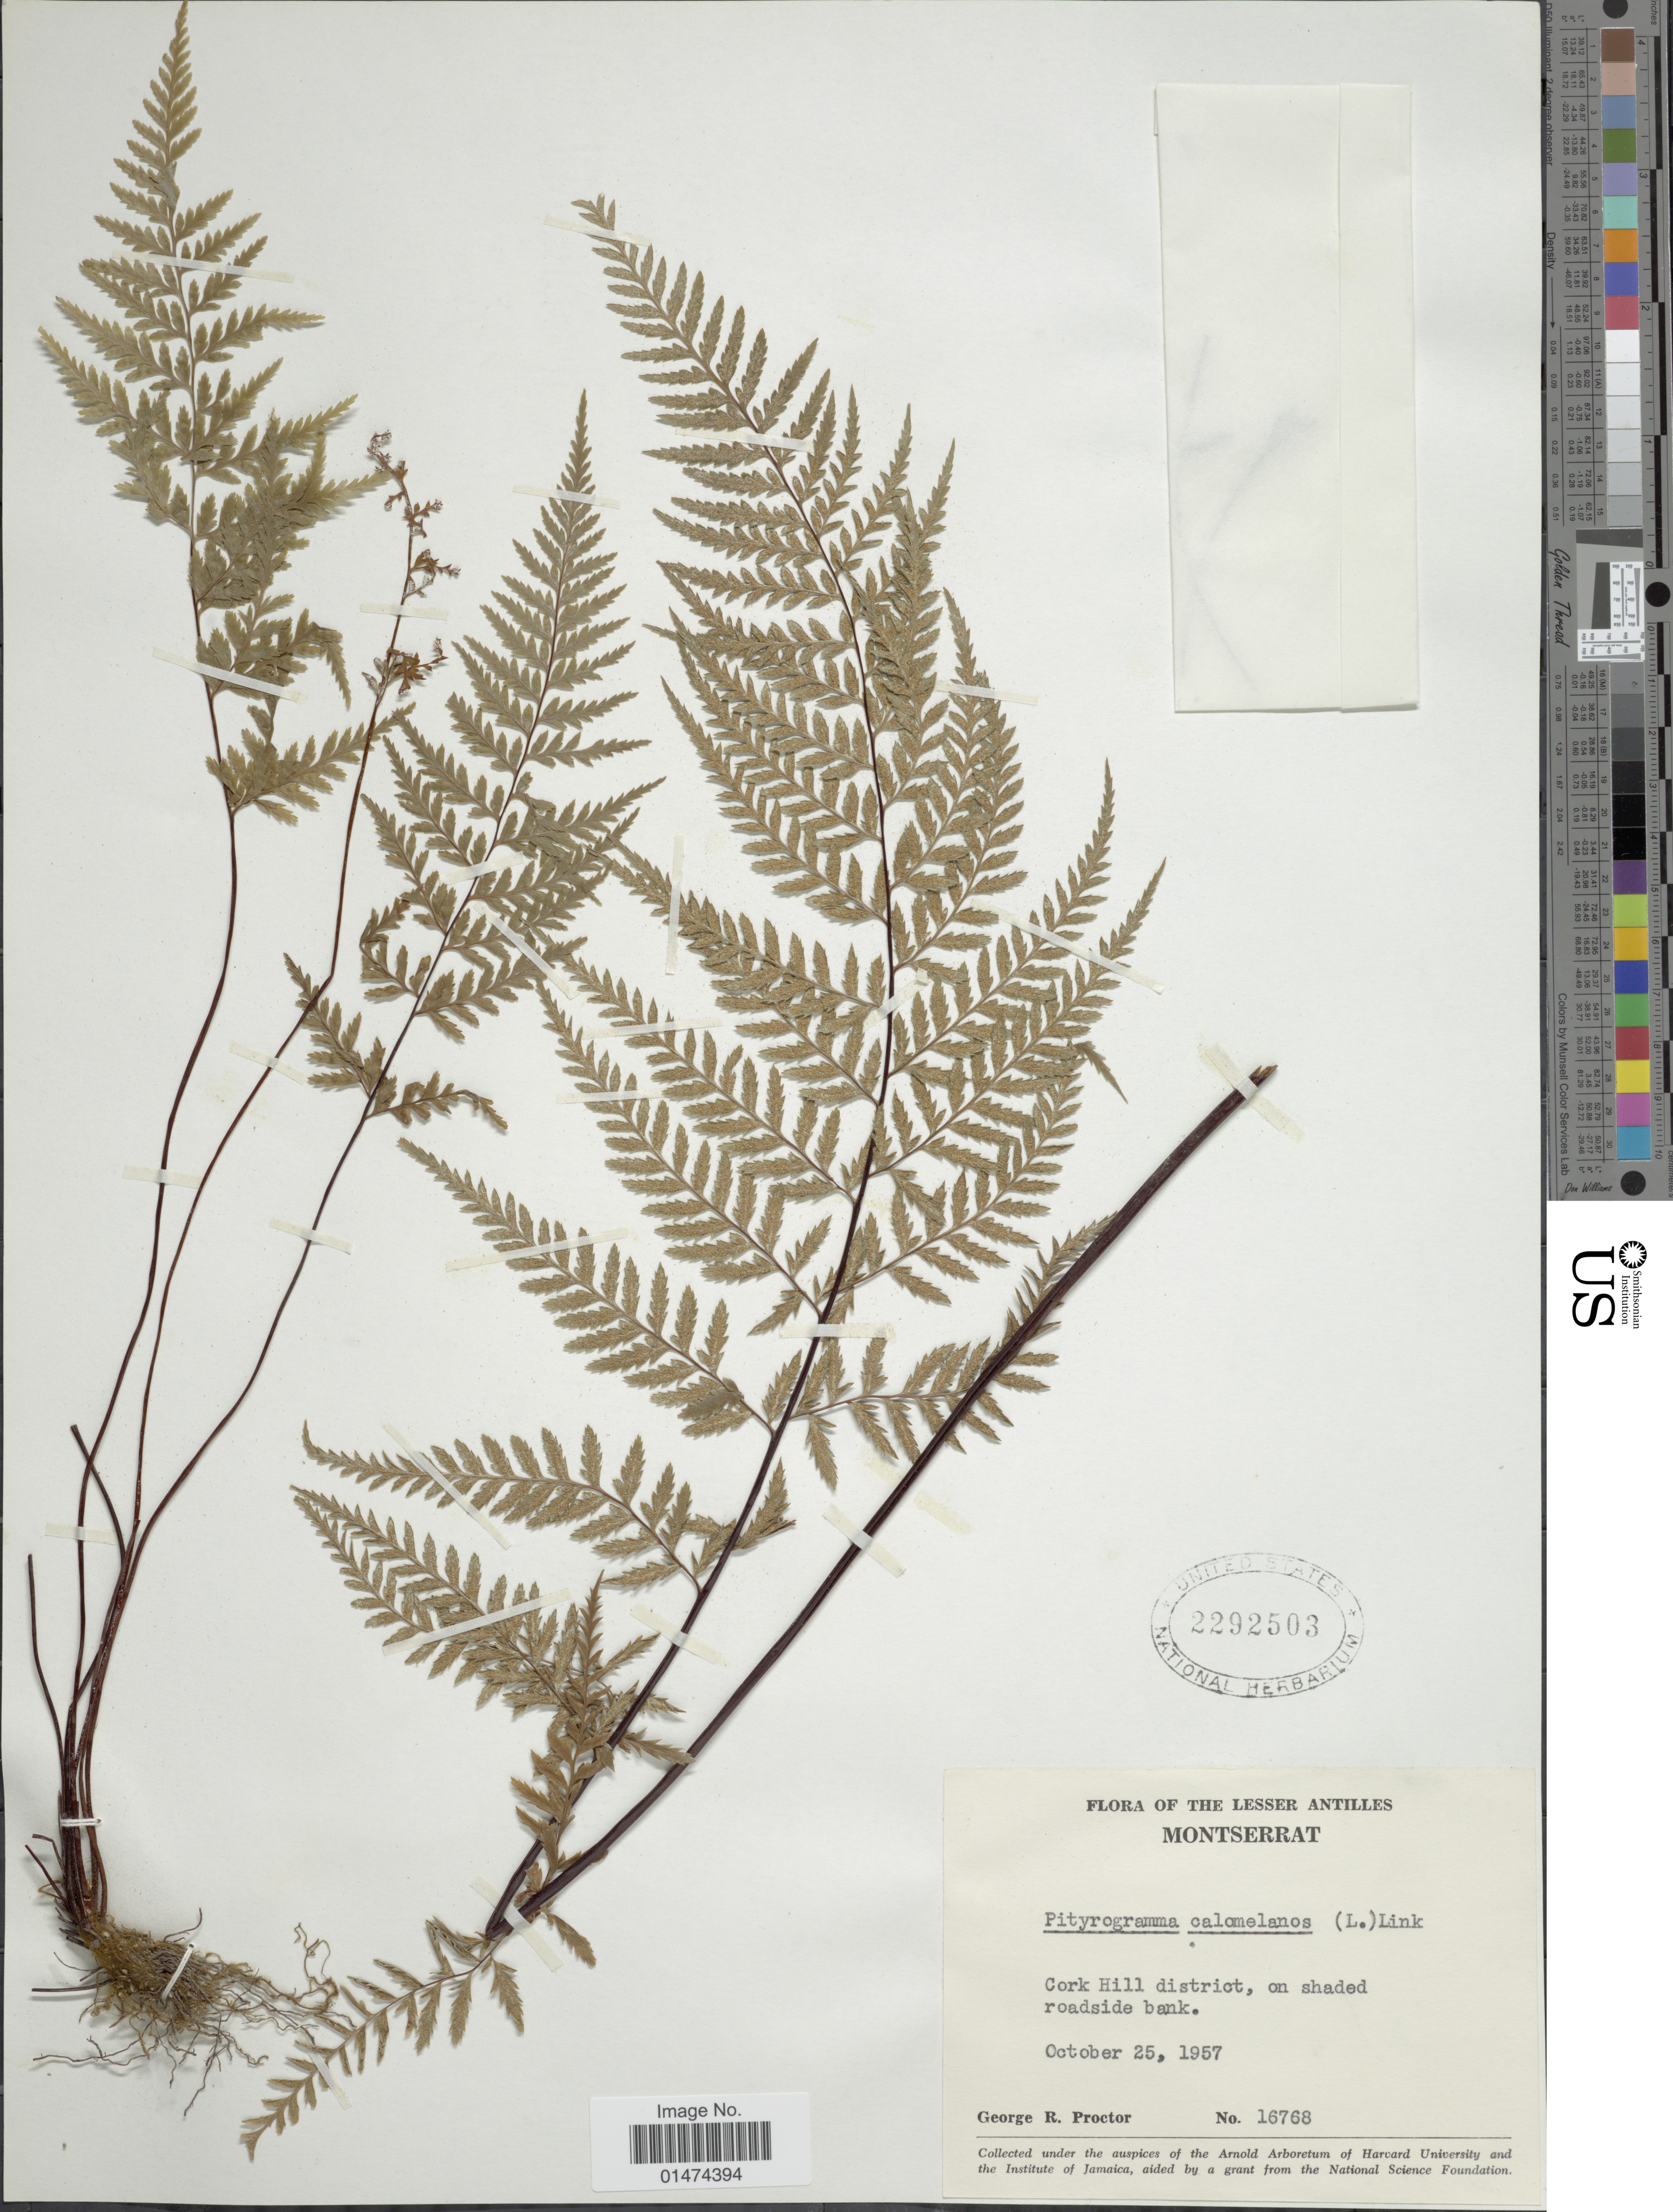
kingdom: Plantae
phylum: Tracheophyta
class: Polypodiopsida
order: Polypodiales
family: Pteridaceae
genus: Pityrogramma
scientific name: Pityrogramma calomelanos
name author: (L.) Link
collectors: G. R. Proctor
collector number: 16768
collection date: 1957-10-25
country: Montserrat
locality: Lesser Antilles, Montserrat, Cork Hill district, on shaded roadside bank.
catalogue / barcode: US 2292503